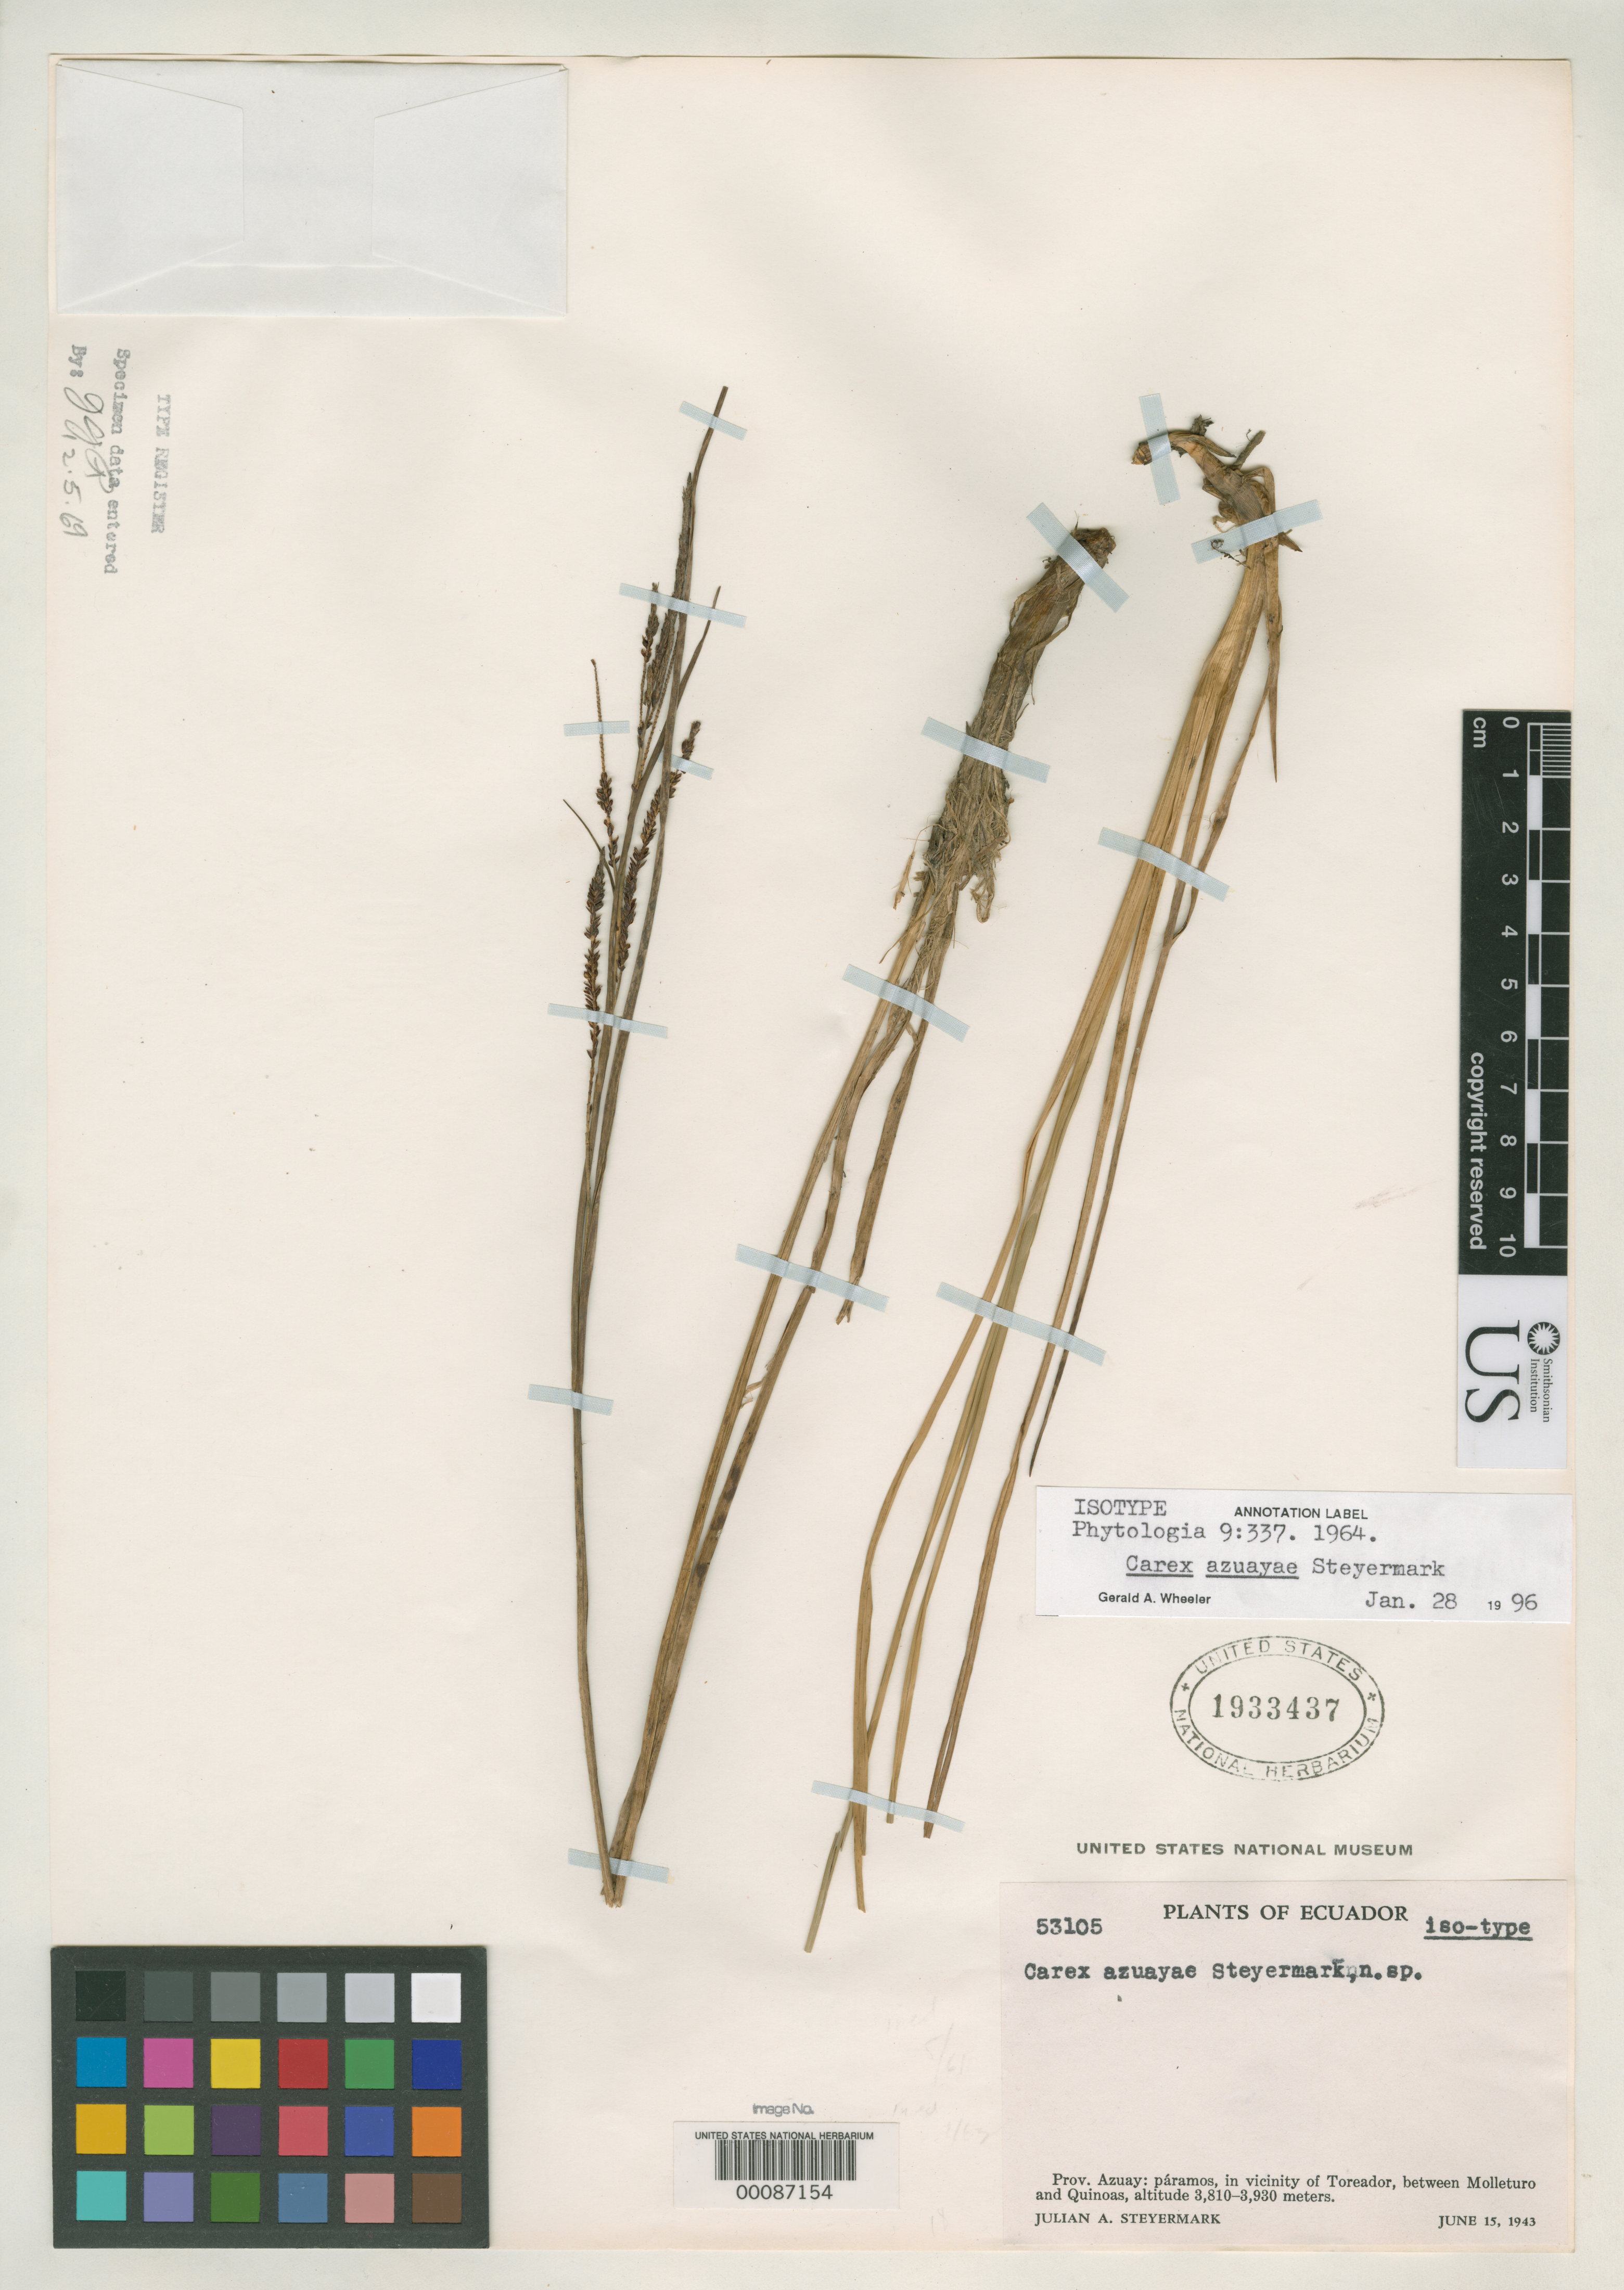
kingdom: Plantae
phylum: Tracheophyta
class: Liliopsida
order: Poales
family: Cyperaceae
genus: Carex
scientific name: Carex azuayae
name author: Steyerm.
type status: Isotype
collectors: J. Steyermark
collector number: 53105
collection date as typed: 15 Jun 1943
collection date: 1943-06-15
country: Ecuador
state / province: Azuay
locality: Vicinity of Toreador, between Molleturo & Quinoas, Parmos.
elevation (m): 3810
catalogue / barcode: US 1933437